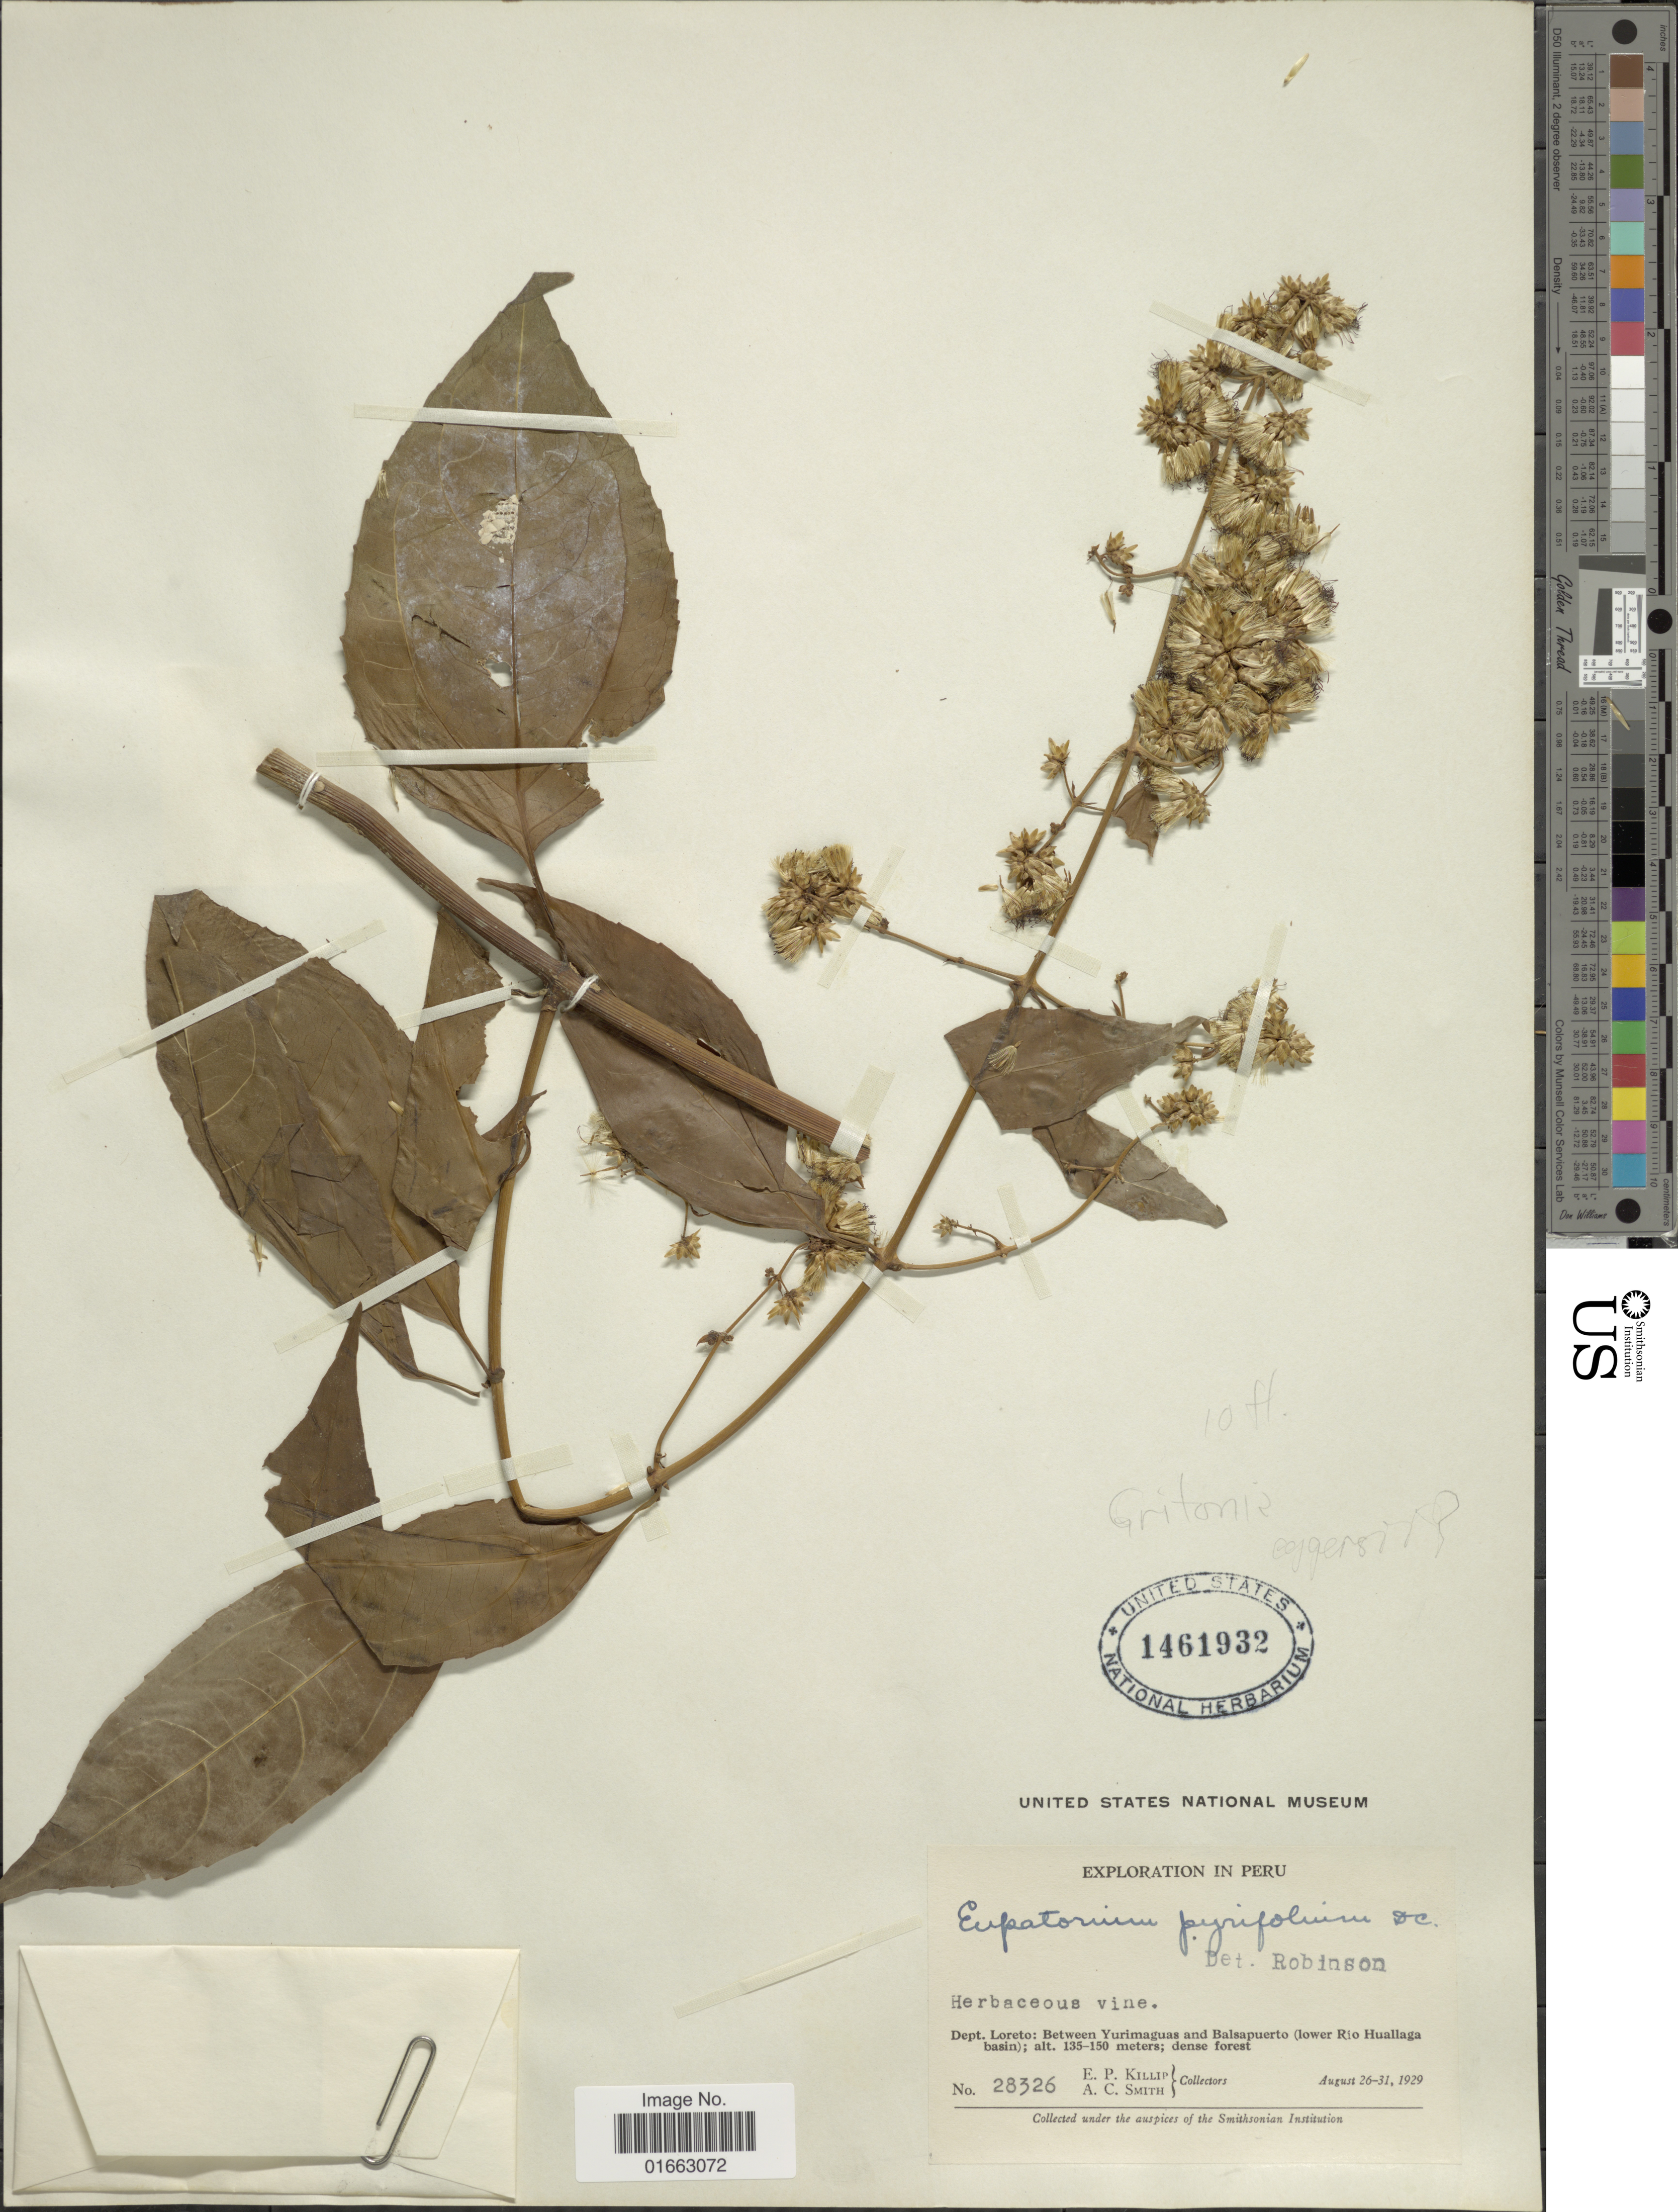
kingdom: Plantae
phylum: Tracheophyta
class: Magnoliopsida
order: Asterales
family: Asteraceae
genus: Critonia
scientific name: Critonia sp.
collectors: E. P. Killip & A. C. Smith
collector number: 28326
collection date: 1929-08-26/1929-08-31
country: Peru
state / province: Loreto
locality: Between Yurimaguas and Balsapuerto (lower Río Huallaga basin); dense forest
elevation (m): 135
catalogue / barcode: US 1461932